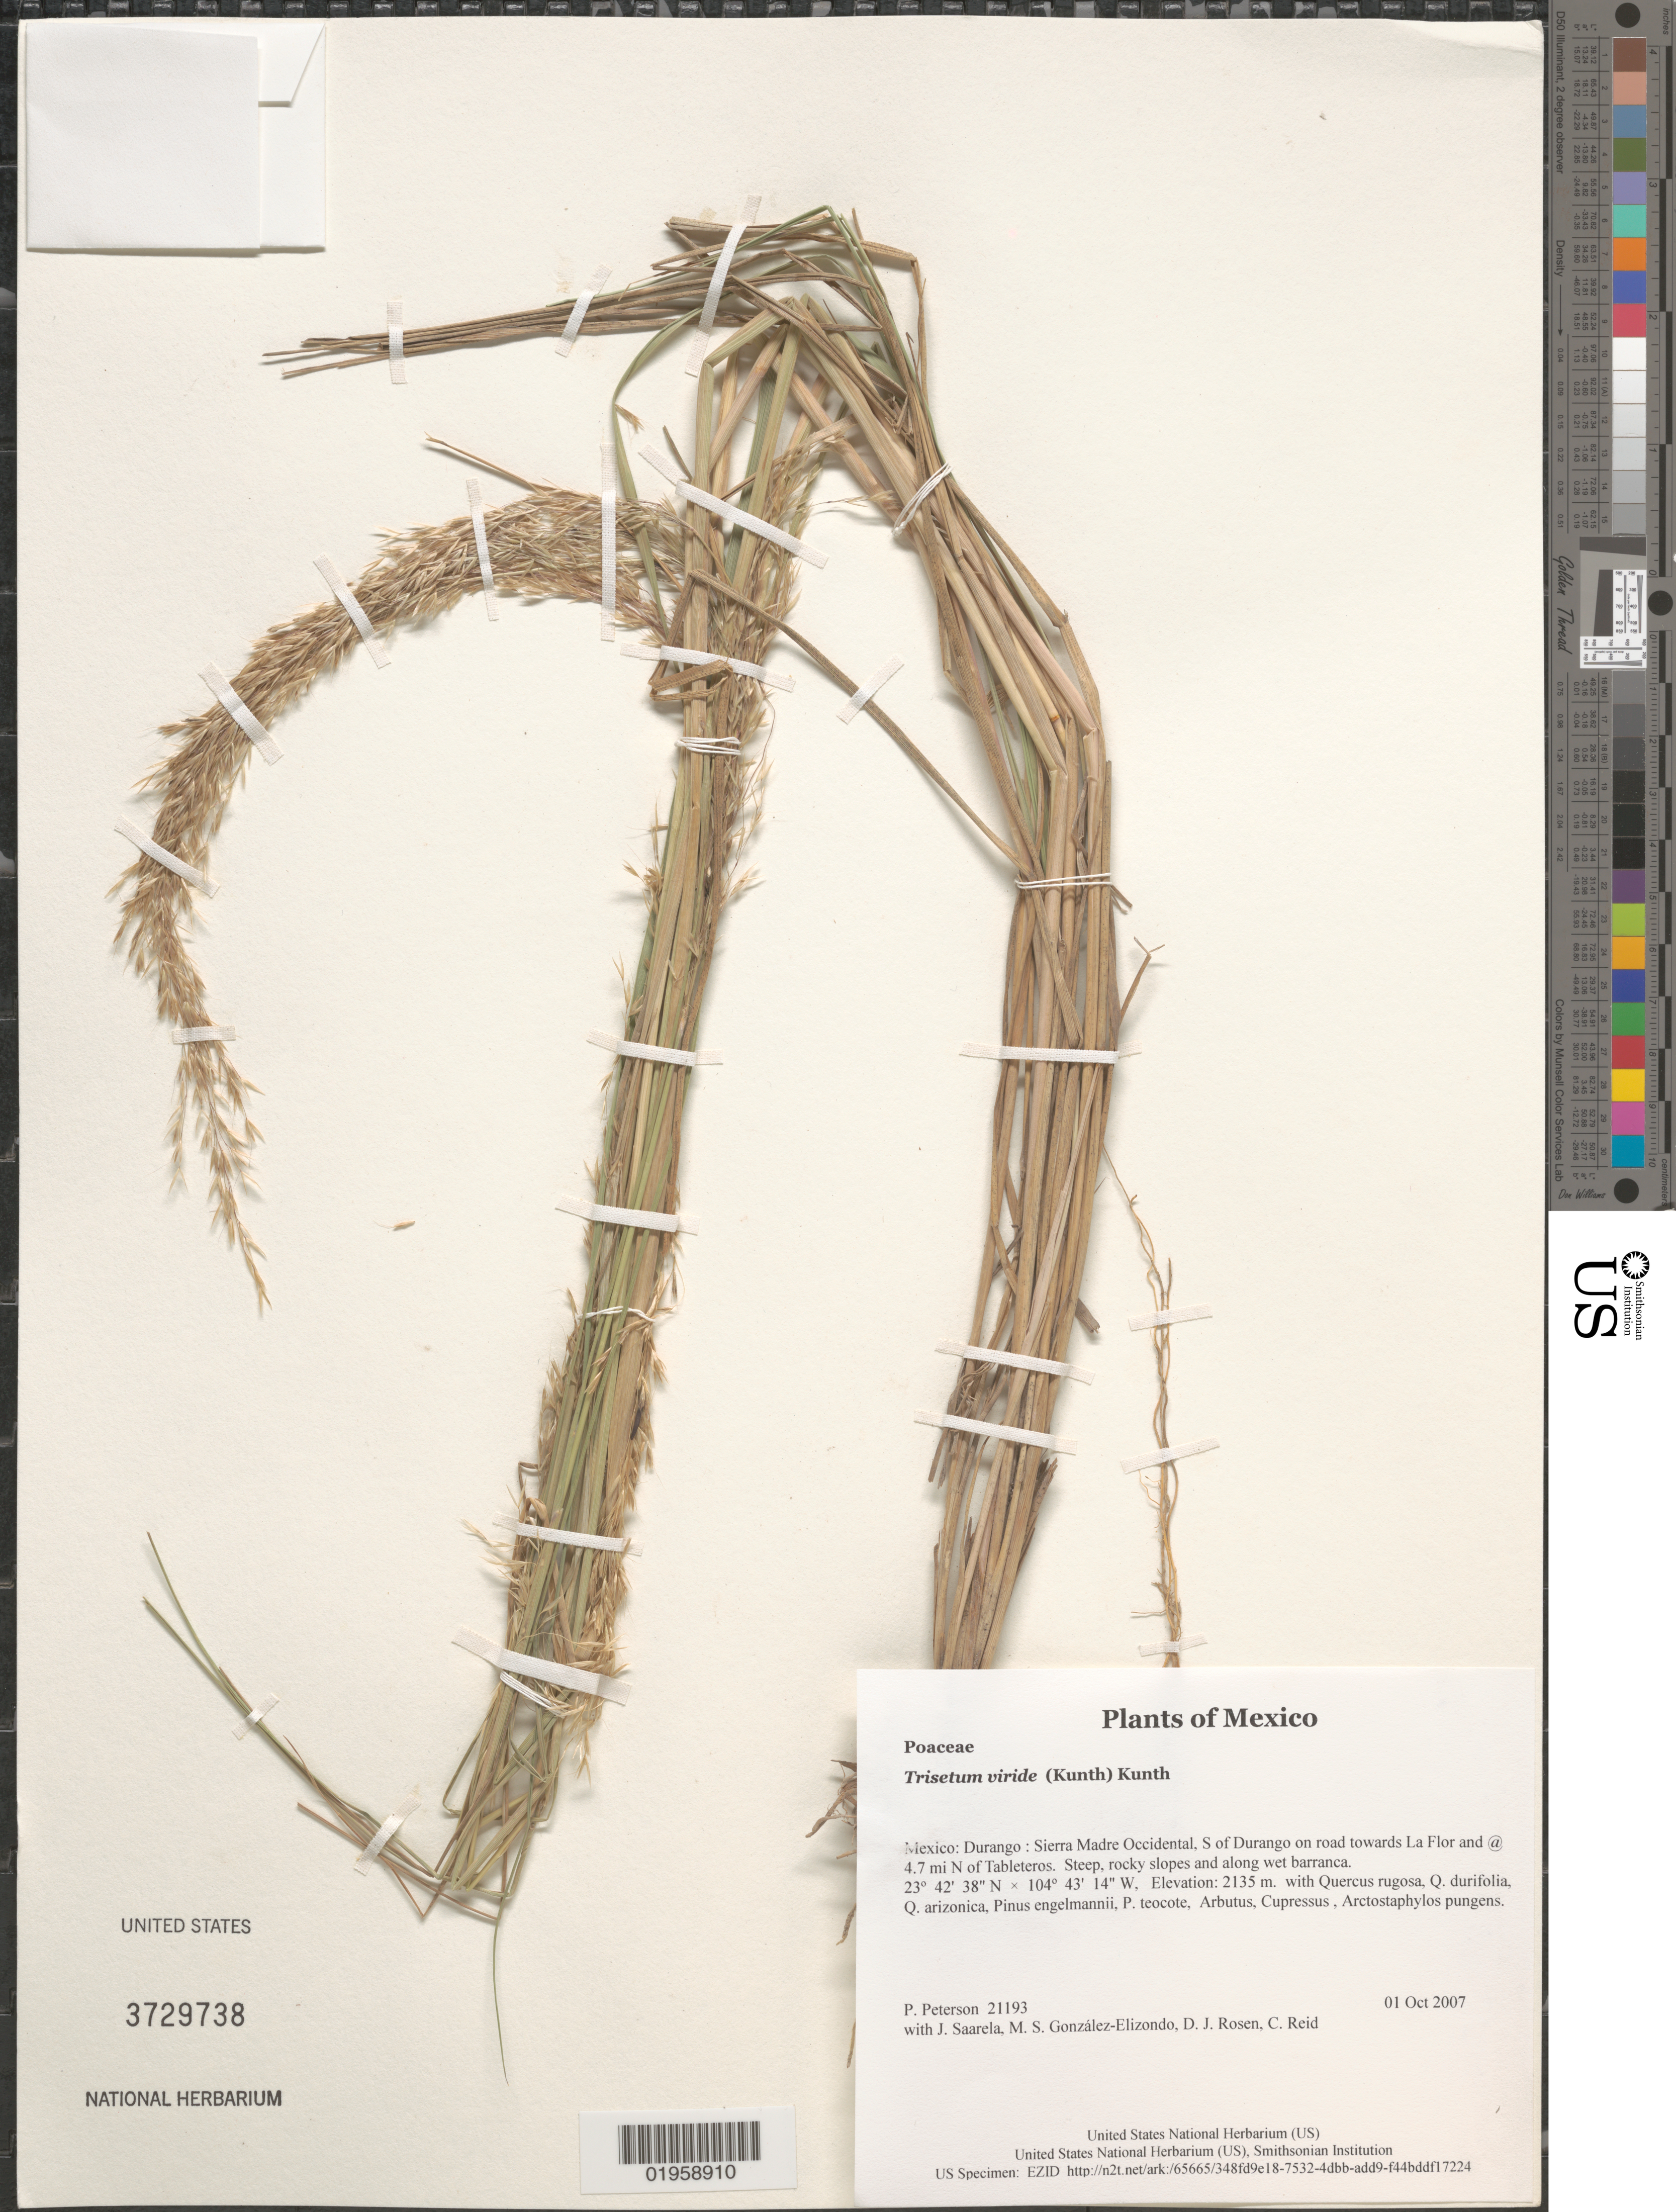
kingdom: Plantae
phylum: Tracheophyta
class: Liliopsida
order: Poales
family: Poaceae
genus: Peyritschia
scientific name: Peyritschia viridis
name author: (Kunth) P.M. Peterson et al.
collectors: P. M. Peterson, J. Saarela, M. S. González-Elizondo, D. J. Rosen & C. Reid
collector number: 21193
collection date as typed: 01 Oct 2007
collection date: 2007-10-01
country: Mexico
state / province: Durango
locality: Sierra Madre Occidental, S of Durango on road towards La Flor and @ 4.7 mi N of Tableteros. Steep, rocky slopes and along wet barranca.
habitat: with Quercus rugosa, Q. durifolia, Q. arizonica, Pinus engelmannii, P. teocote, Arbutus, Cupressus , Arctostaphylos pungens.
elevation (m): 2135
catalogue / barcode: US 3729738